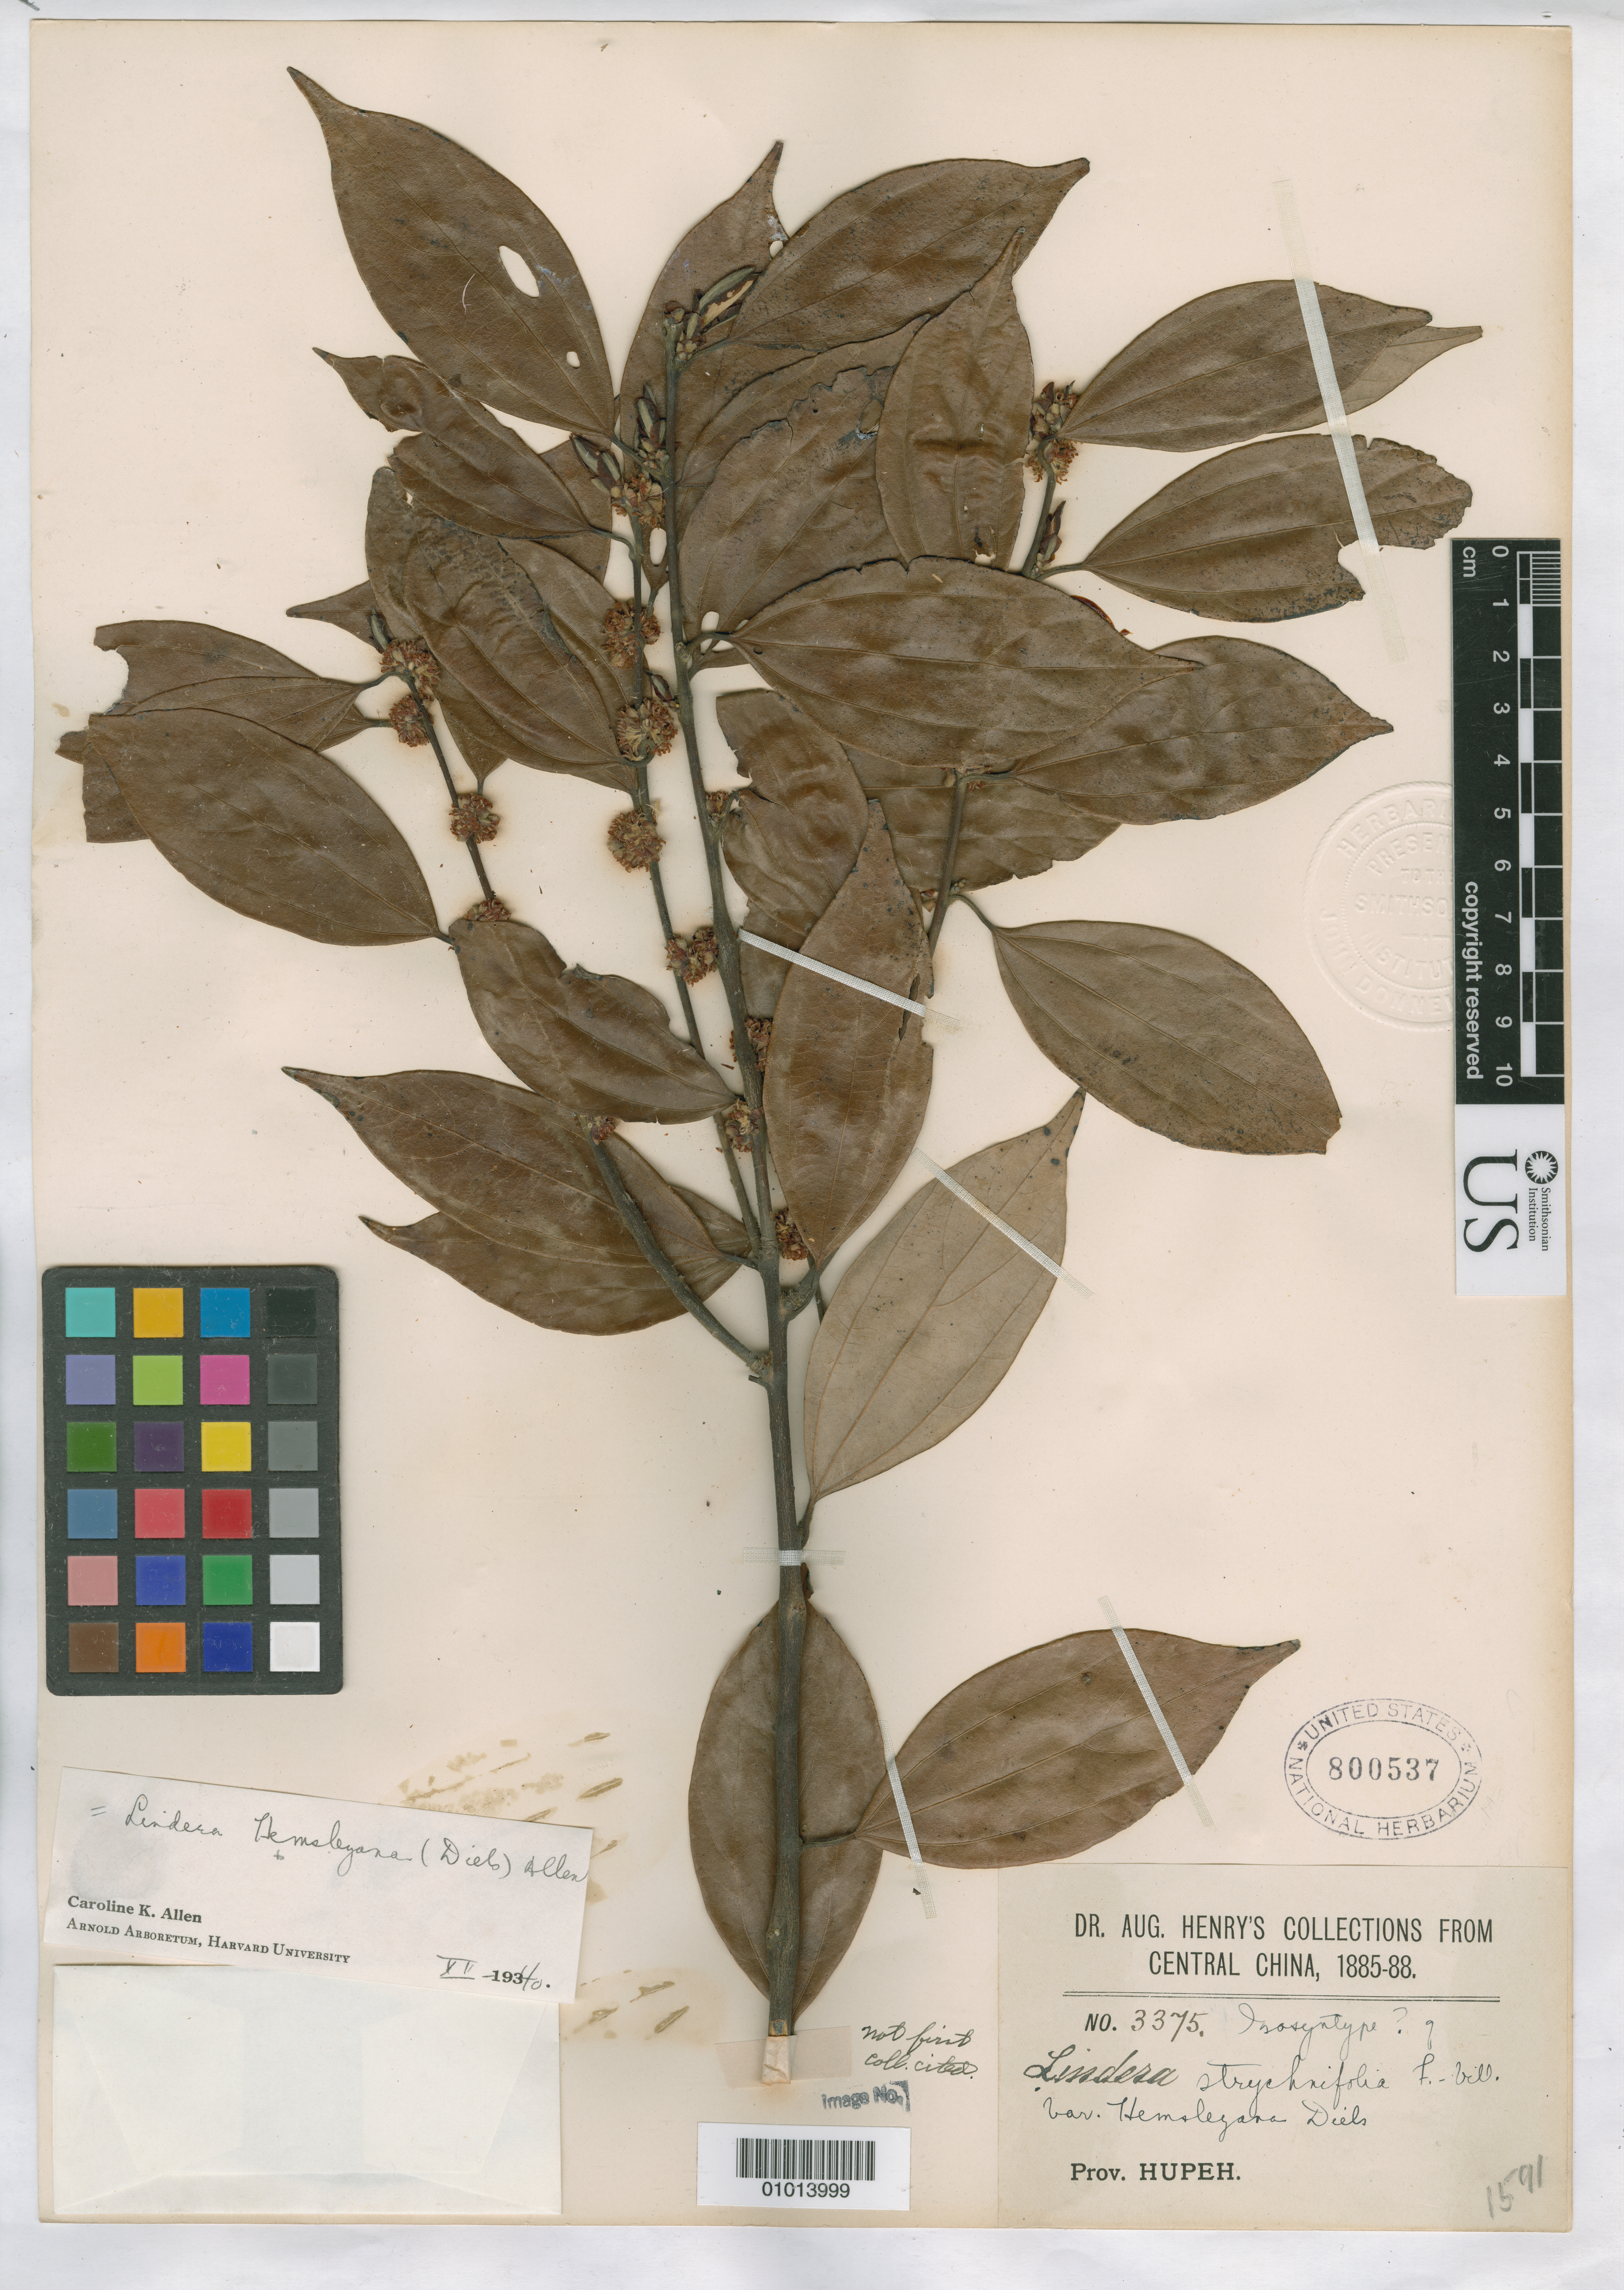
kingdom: Plantae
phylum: Tracheophyta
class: Magnoliopsida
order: Laurales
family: Lauraceae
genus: Lindera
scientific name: Lindera strychnifolia var. hemsleyana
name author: Diels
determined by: Allen, C. K.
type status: Isosyntype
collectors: A. Henry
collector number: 3375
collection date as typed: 1885 to -- --- 1888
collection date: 1885/1888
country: China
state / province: Hubei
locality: Prov. Hupeh.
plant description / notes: Protologue includes synonymy/reference to Lindera strychnifolia "var. ? foliis lanceolatis vel ovato-lanceolatis (Hemsl. IFS II, 392)" [=Hemsley 1891, J. Linn. Soc. Bot. 26: 392].; Specimen ex John Donnell Smith herbarium.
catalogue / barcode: US 800537